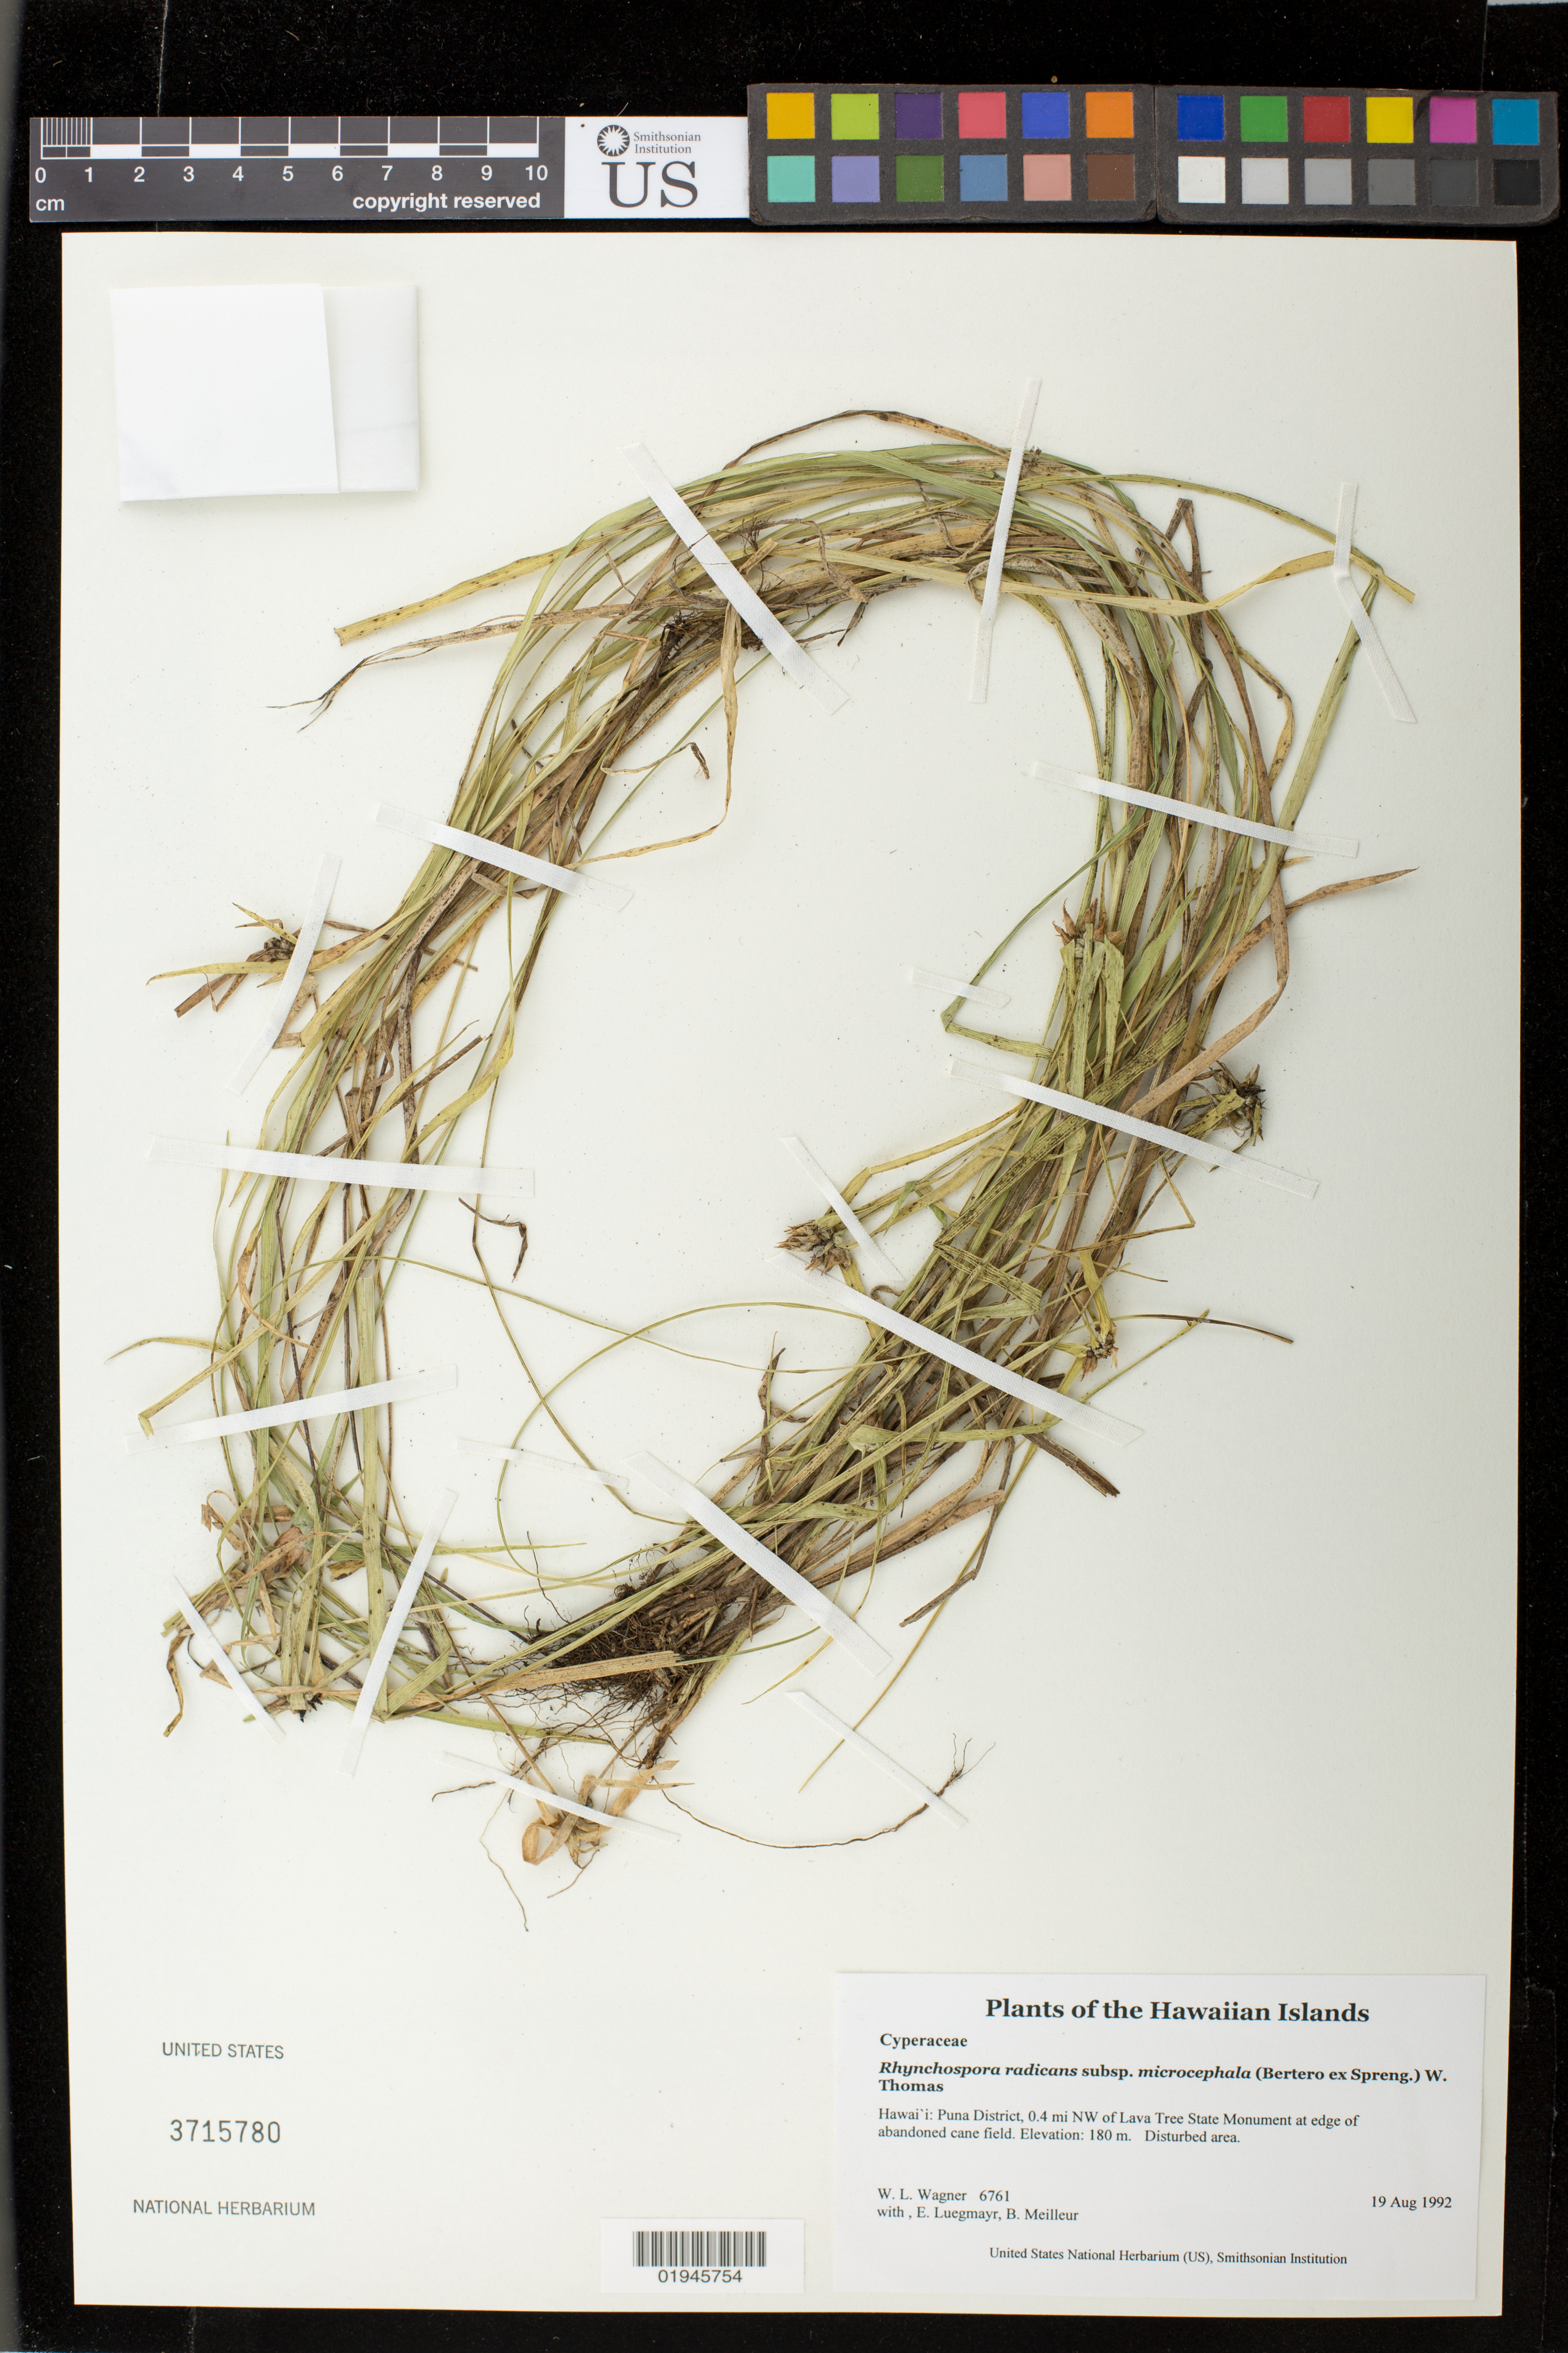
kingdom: Plantae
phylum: Tracheophyta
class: Liliopsida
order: Poales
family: Cyperaceae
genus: Rhynchospora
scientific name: Rhynchospora radicans subsp. microcephala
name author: (Bertero ex Spreng.) W.W. Thomas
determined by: Strong, M. T., (US), Smithsonian Institution - National Museum of Natural History (UNITED STATES)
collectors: W. L. Wagner, E. Luegmayr & B. Meilleur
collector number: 6761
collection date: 1992-08-19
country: United States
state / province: Hawaii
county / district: Hawaii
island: Hawaii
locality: Puna District,0.4 mi NW of Lava Tree State Monument at edge of abandoned cane field.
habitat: Disturbed area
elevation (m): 180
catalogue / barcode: US 3715780